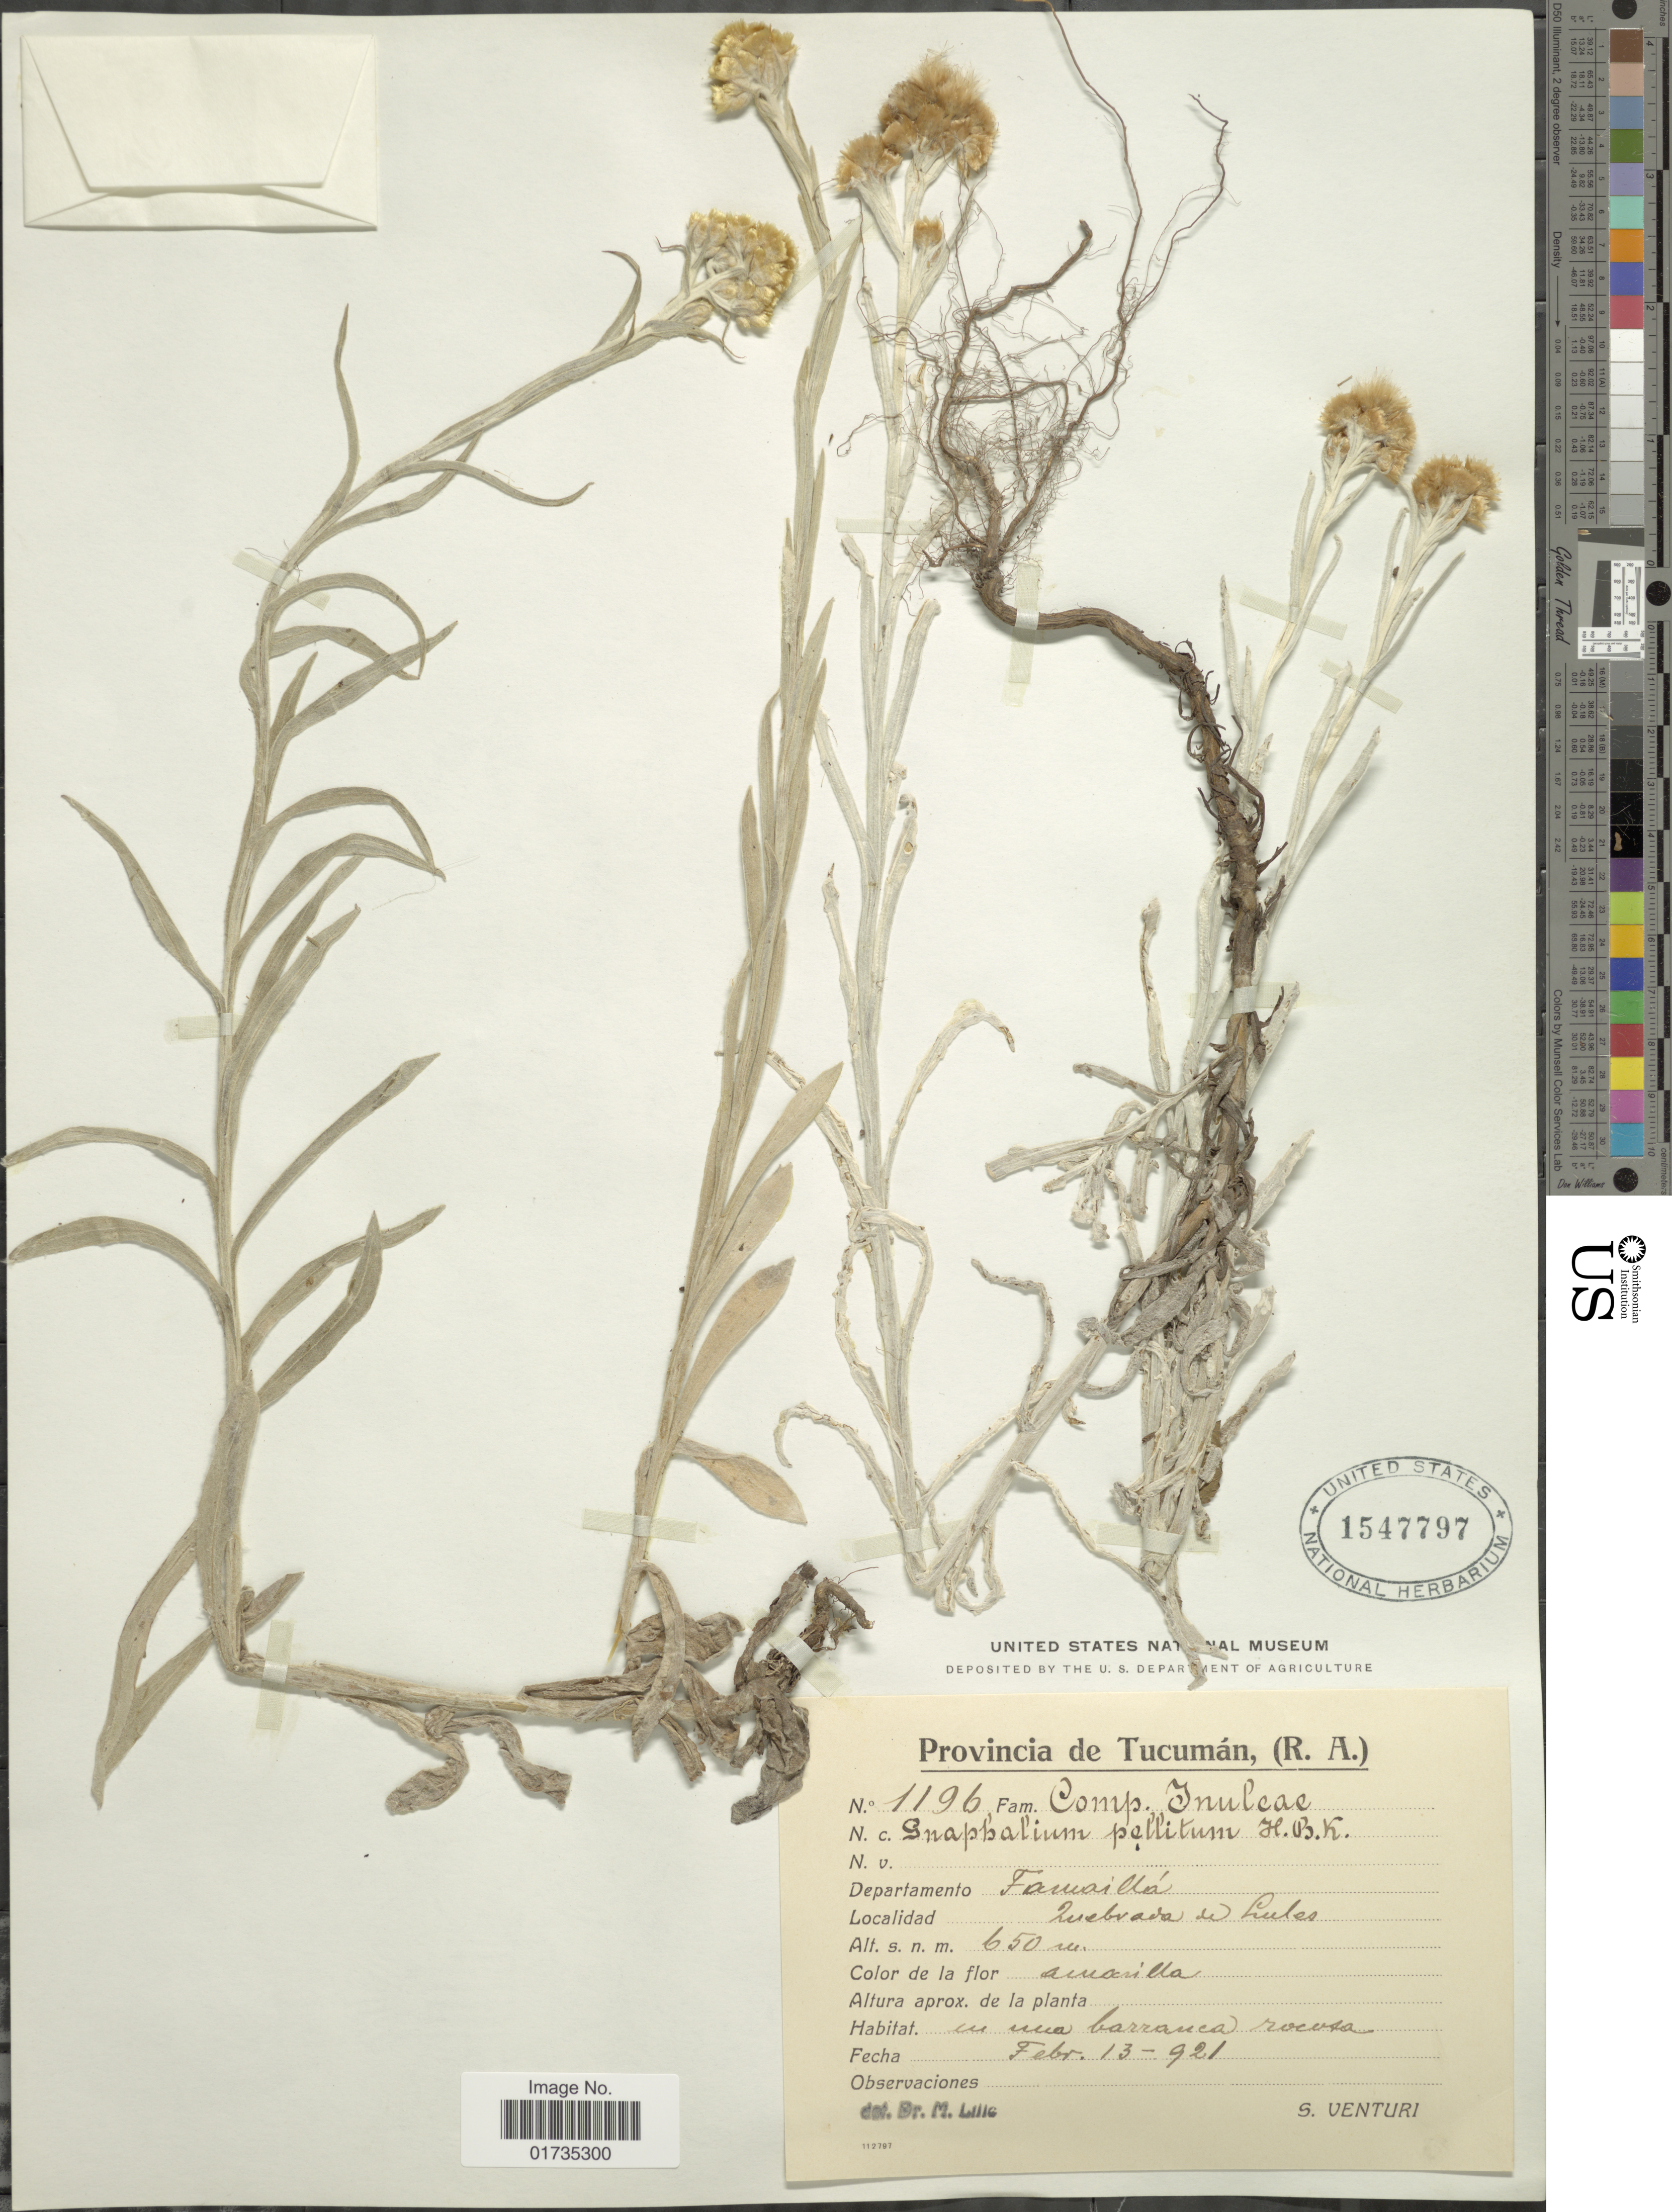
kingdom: Plantae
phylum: Tracheophyta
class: Magnoliopsida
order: Asterales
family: Asteraceae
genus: Achyrocline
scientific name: Achyrocline alata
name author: (Kunth) DC.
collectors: S. Venturi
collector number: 1196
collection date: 1921-02-13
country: Argentina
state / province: Tucuman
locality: Provincia de Tucuman (R. A. ). Departamento Famailla, Zuebrada de Lutes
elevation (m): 650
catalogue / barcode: US 1547797